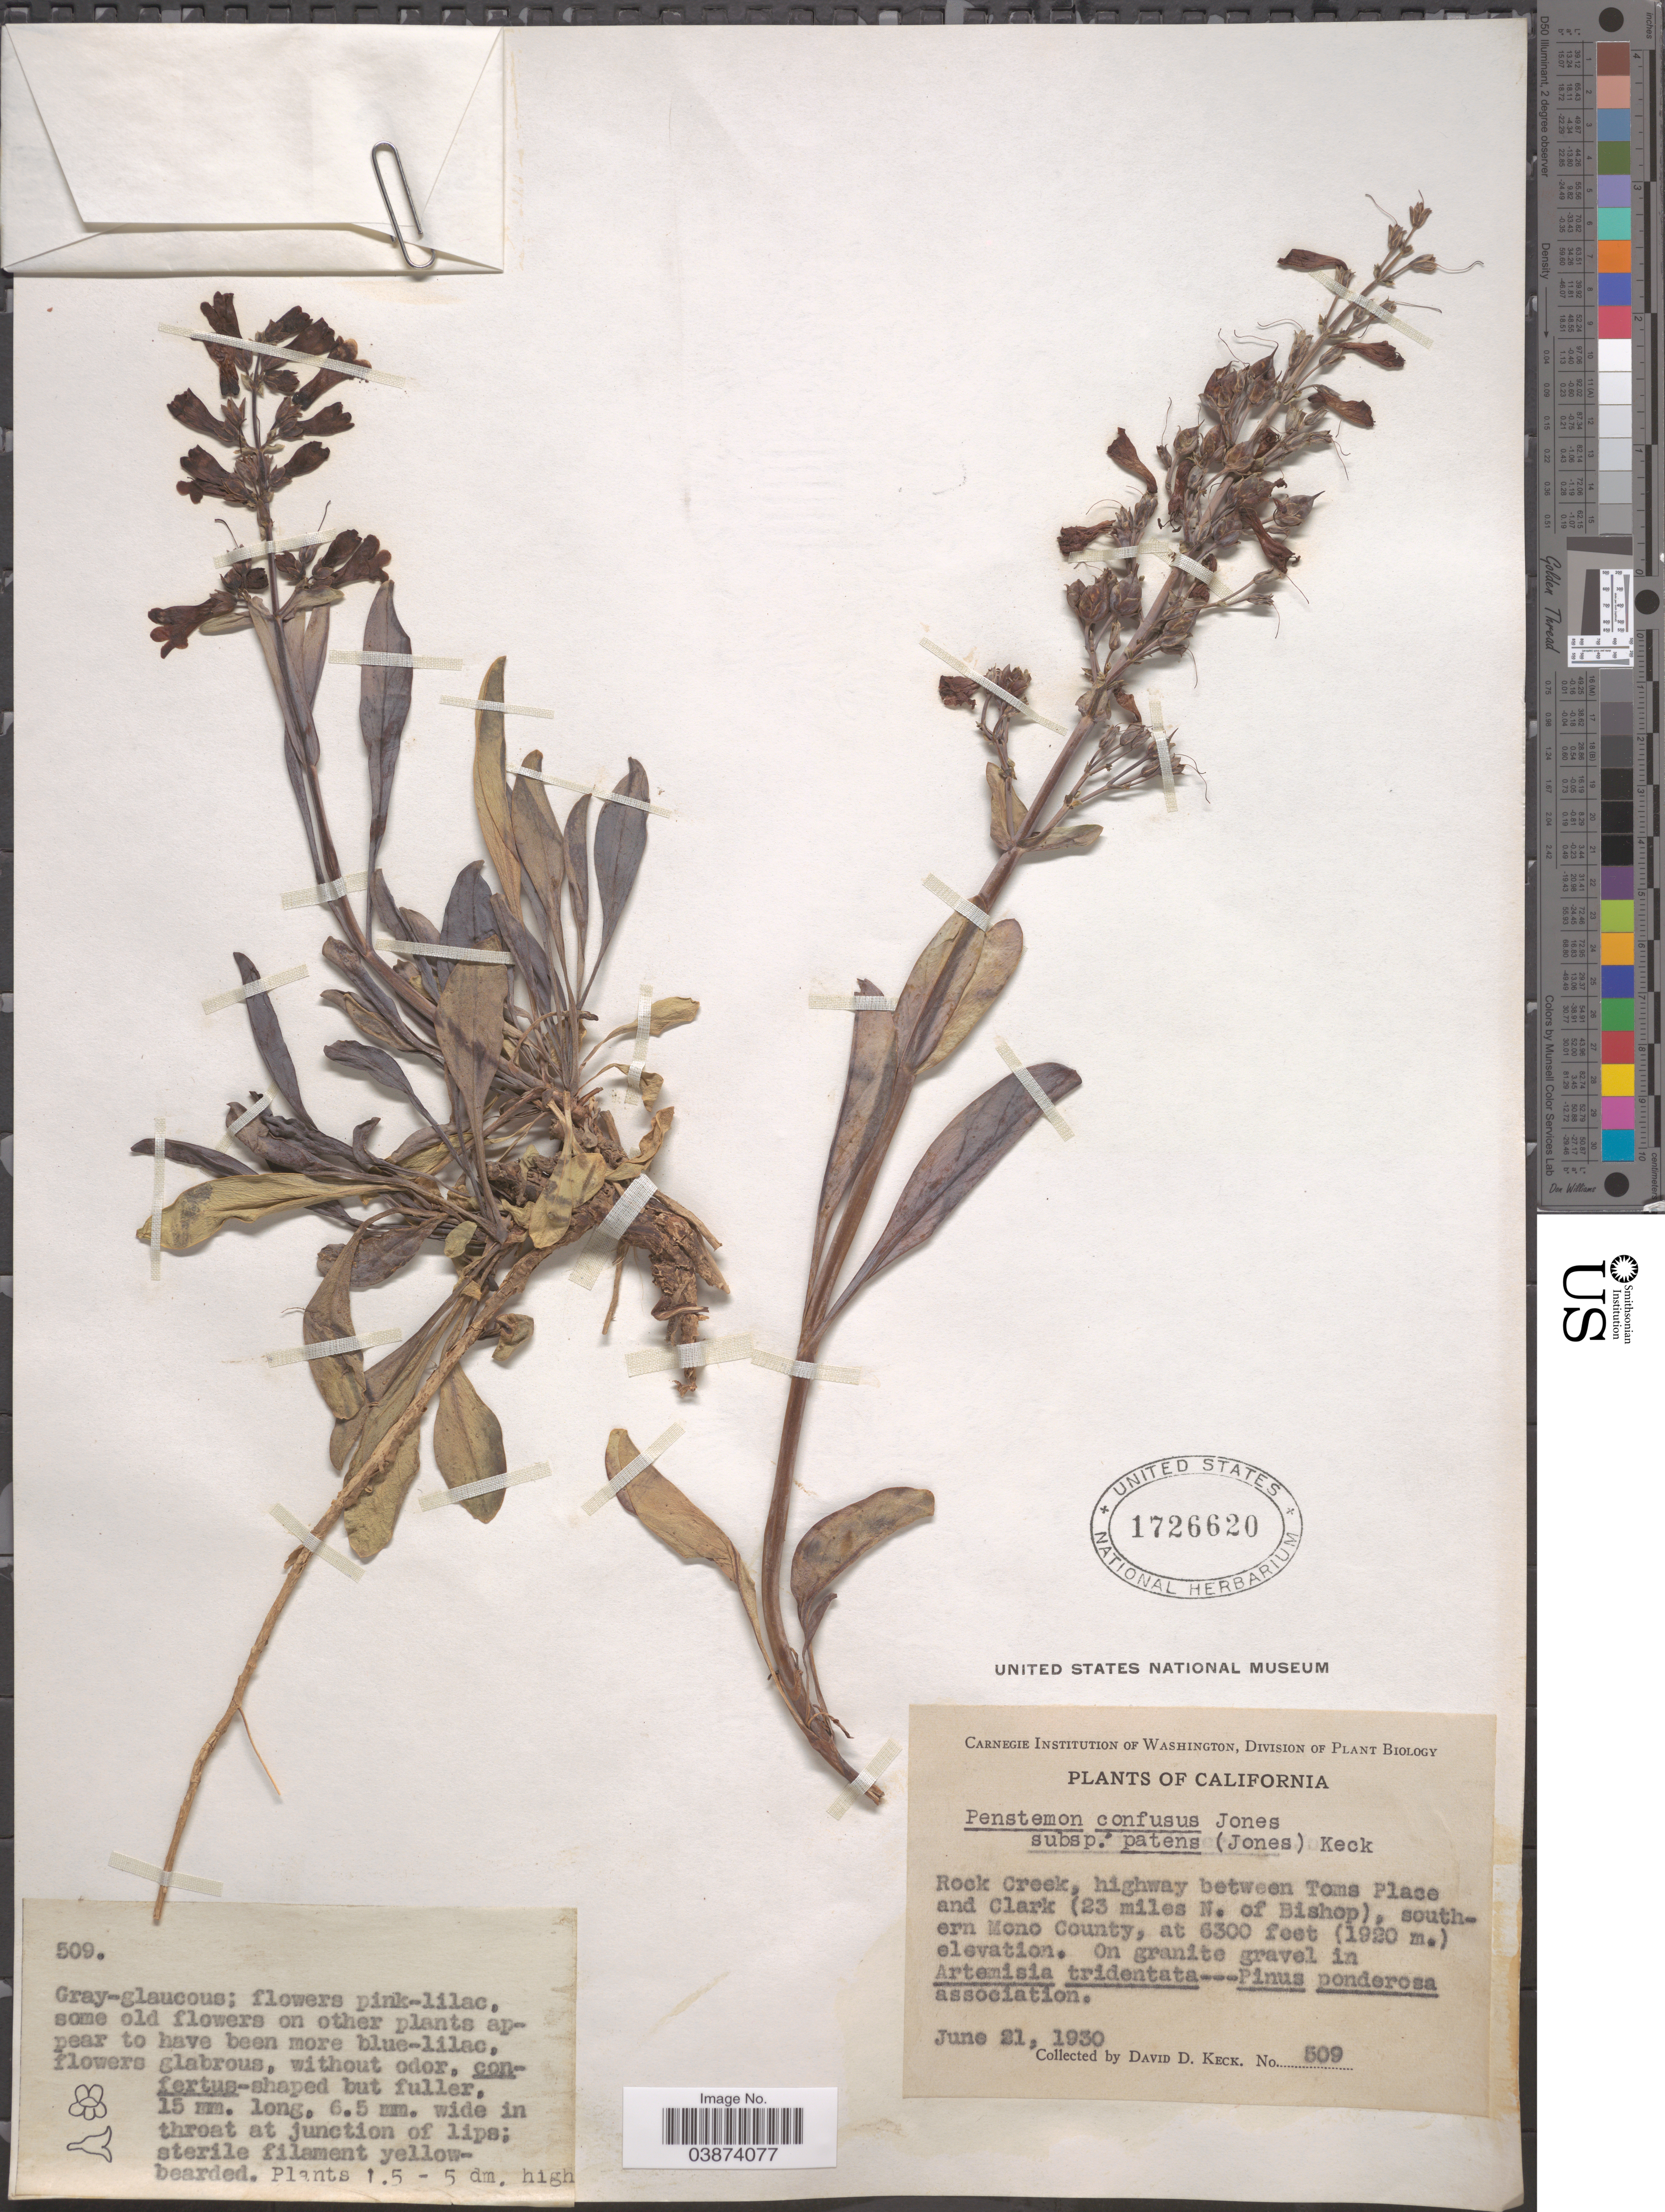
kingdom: Plantae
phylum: Tracheophyta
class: Magnoliopsida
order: Lamiales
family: Plantaginaceae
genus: Penstemon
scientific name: Penstemon confusus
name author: M.E. Jones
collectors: D. D. Keck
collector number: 509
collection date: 1930-06-21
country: United States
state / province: California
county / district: Mono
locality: Rock Creek, highway between Toms Place and Clark (23 miles N. of Bishop), southern Mono County.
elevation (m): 1920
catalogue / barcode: US 1726620